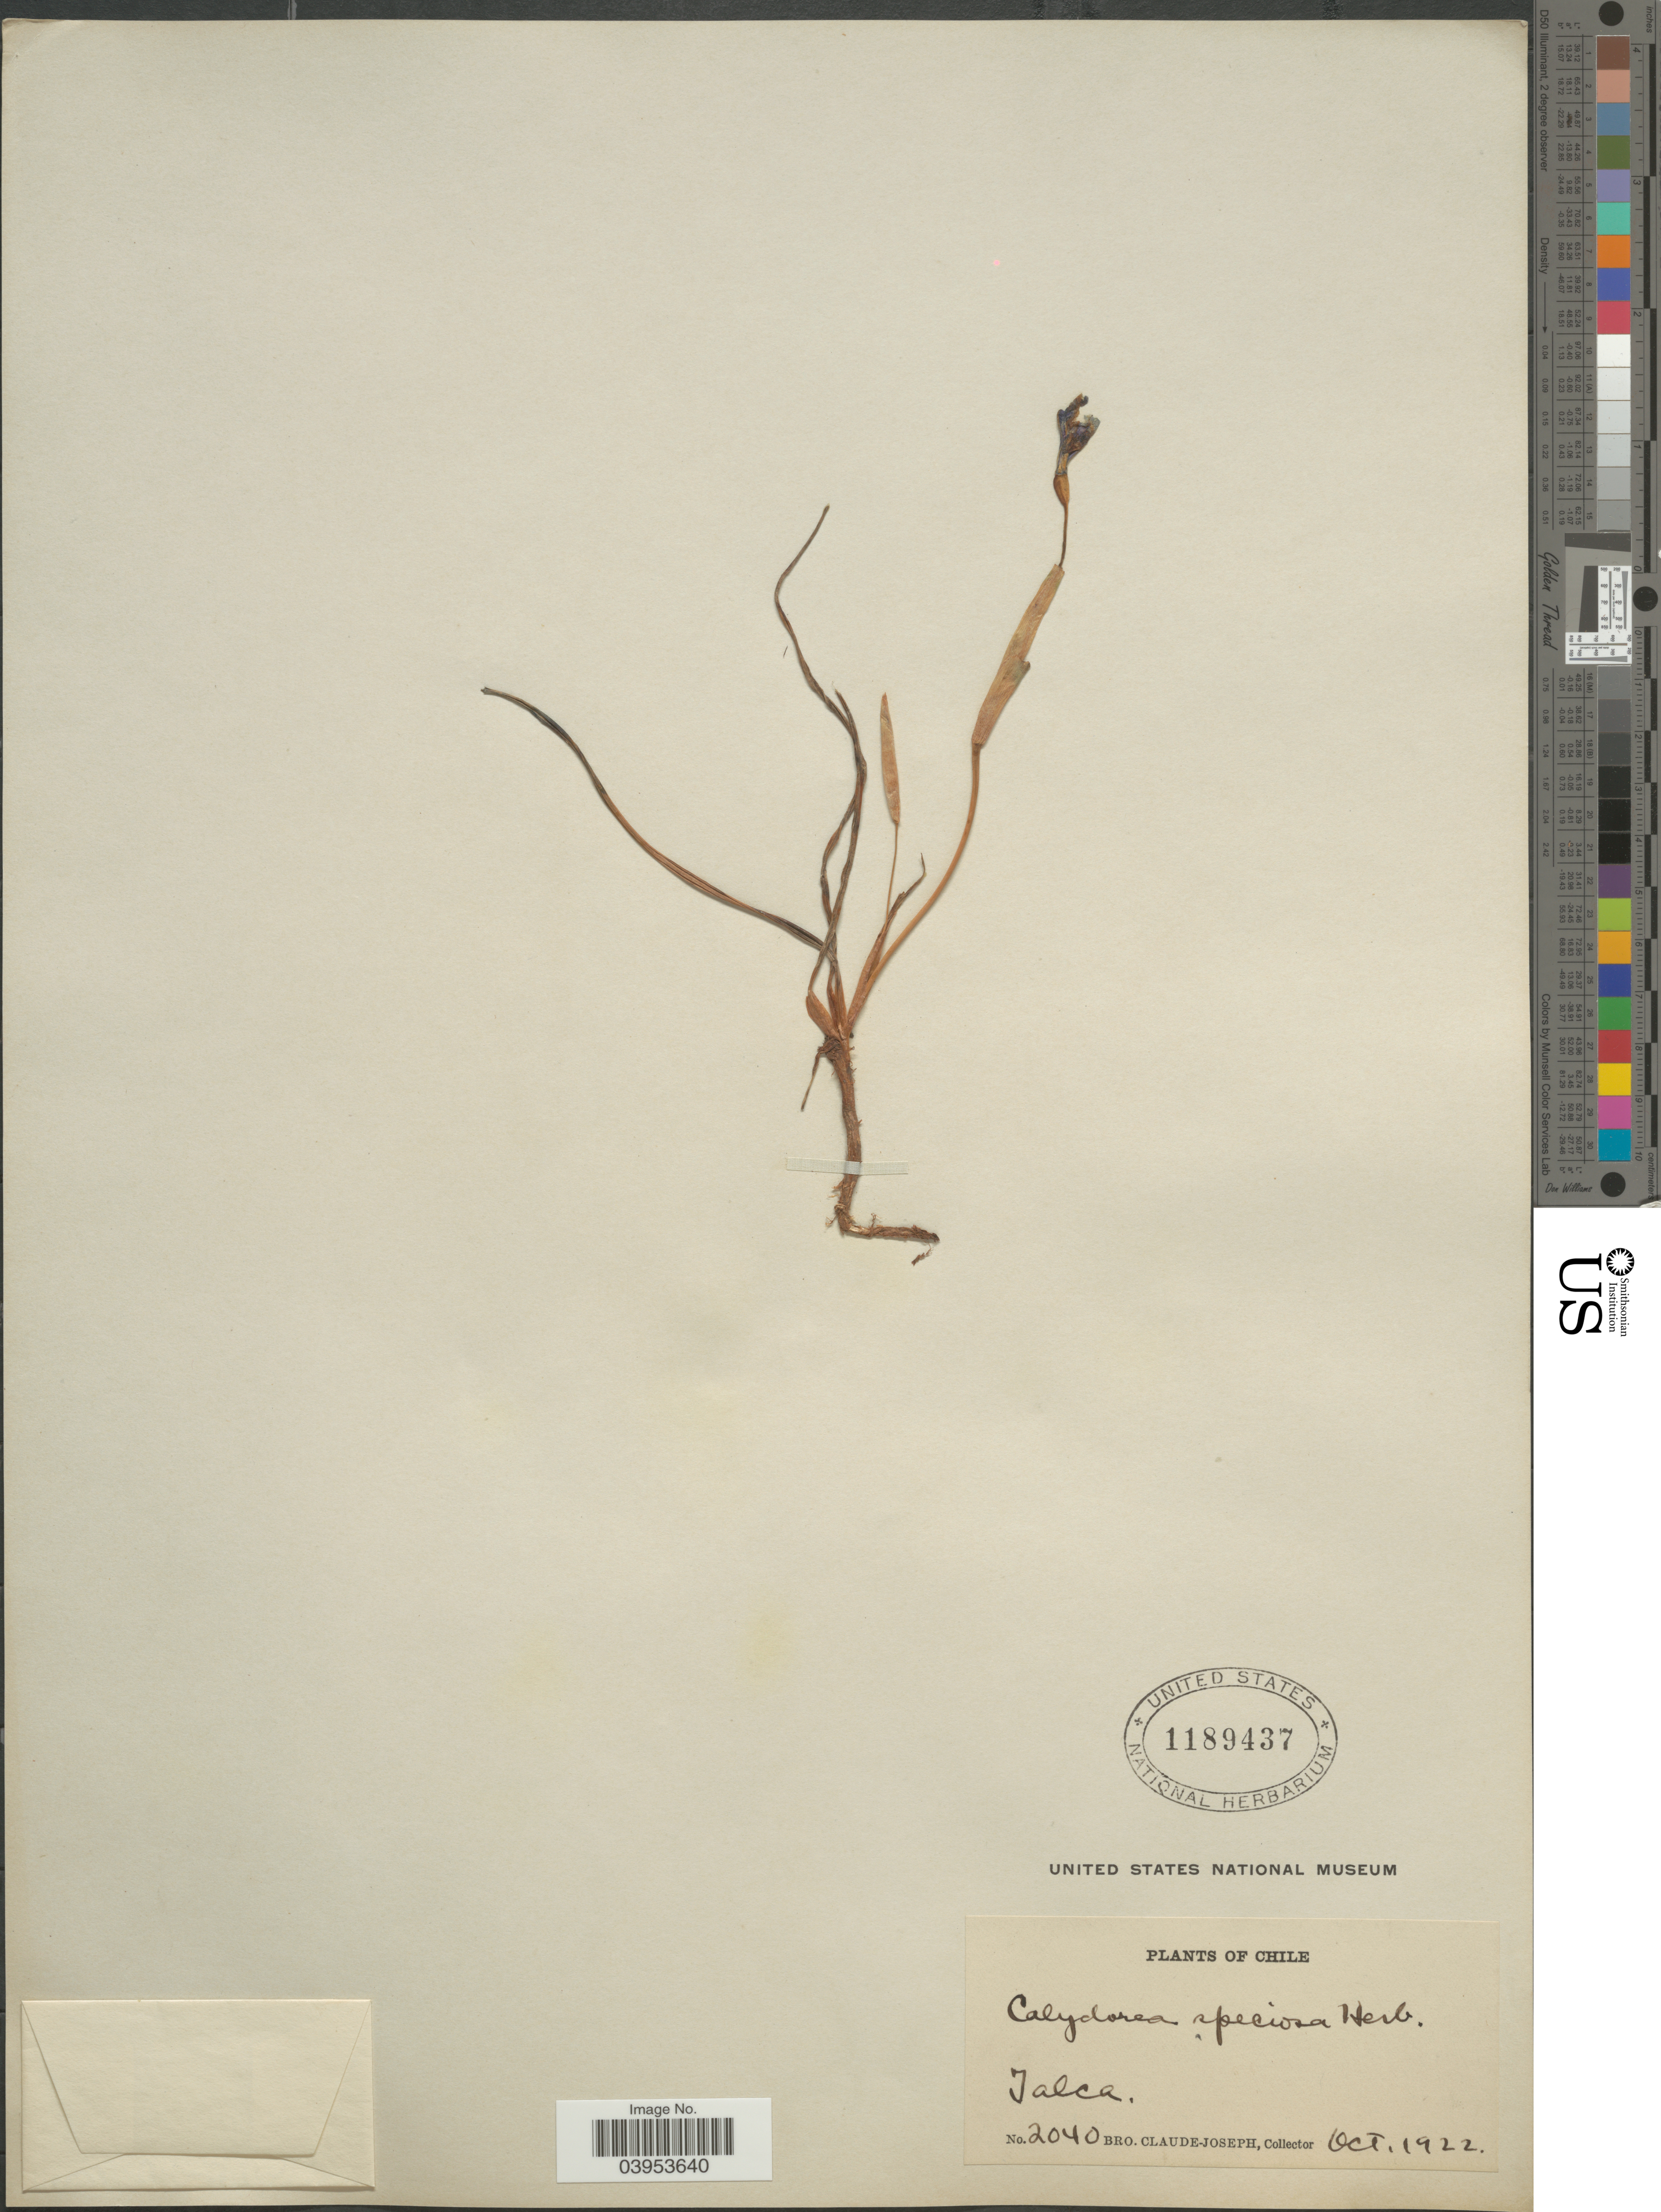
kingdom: Plantae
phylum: Tracheophyta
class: Liliopsida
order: Asparagales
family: Iridaceae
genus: Calydorea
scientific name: Calydorea xiphioides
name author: (Poepp.) Espinosa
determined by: Strong, Mark T., (BOT), Smithsonian Institution - National Museum of Natural History (UNITED STATES)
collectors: Bro. Claude-Joseph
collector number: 2040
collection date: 1922-10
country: Chile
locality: Talca.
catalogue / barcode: US 1189437